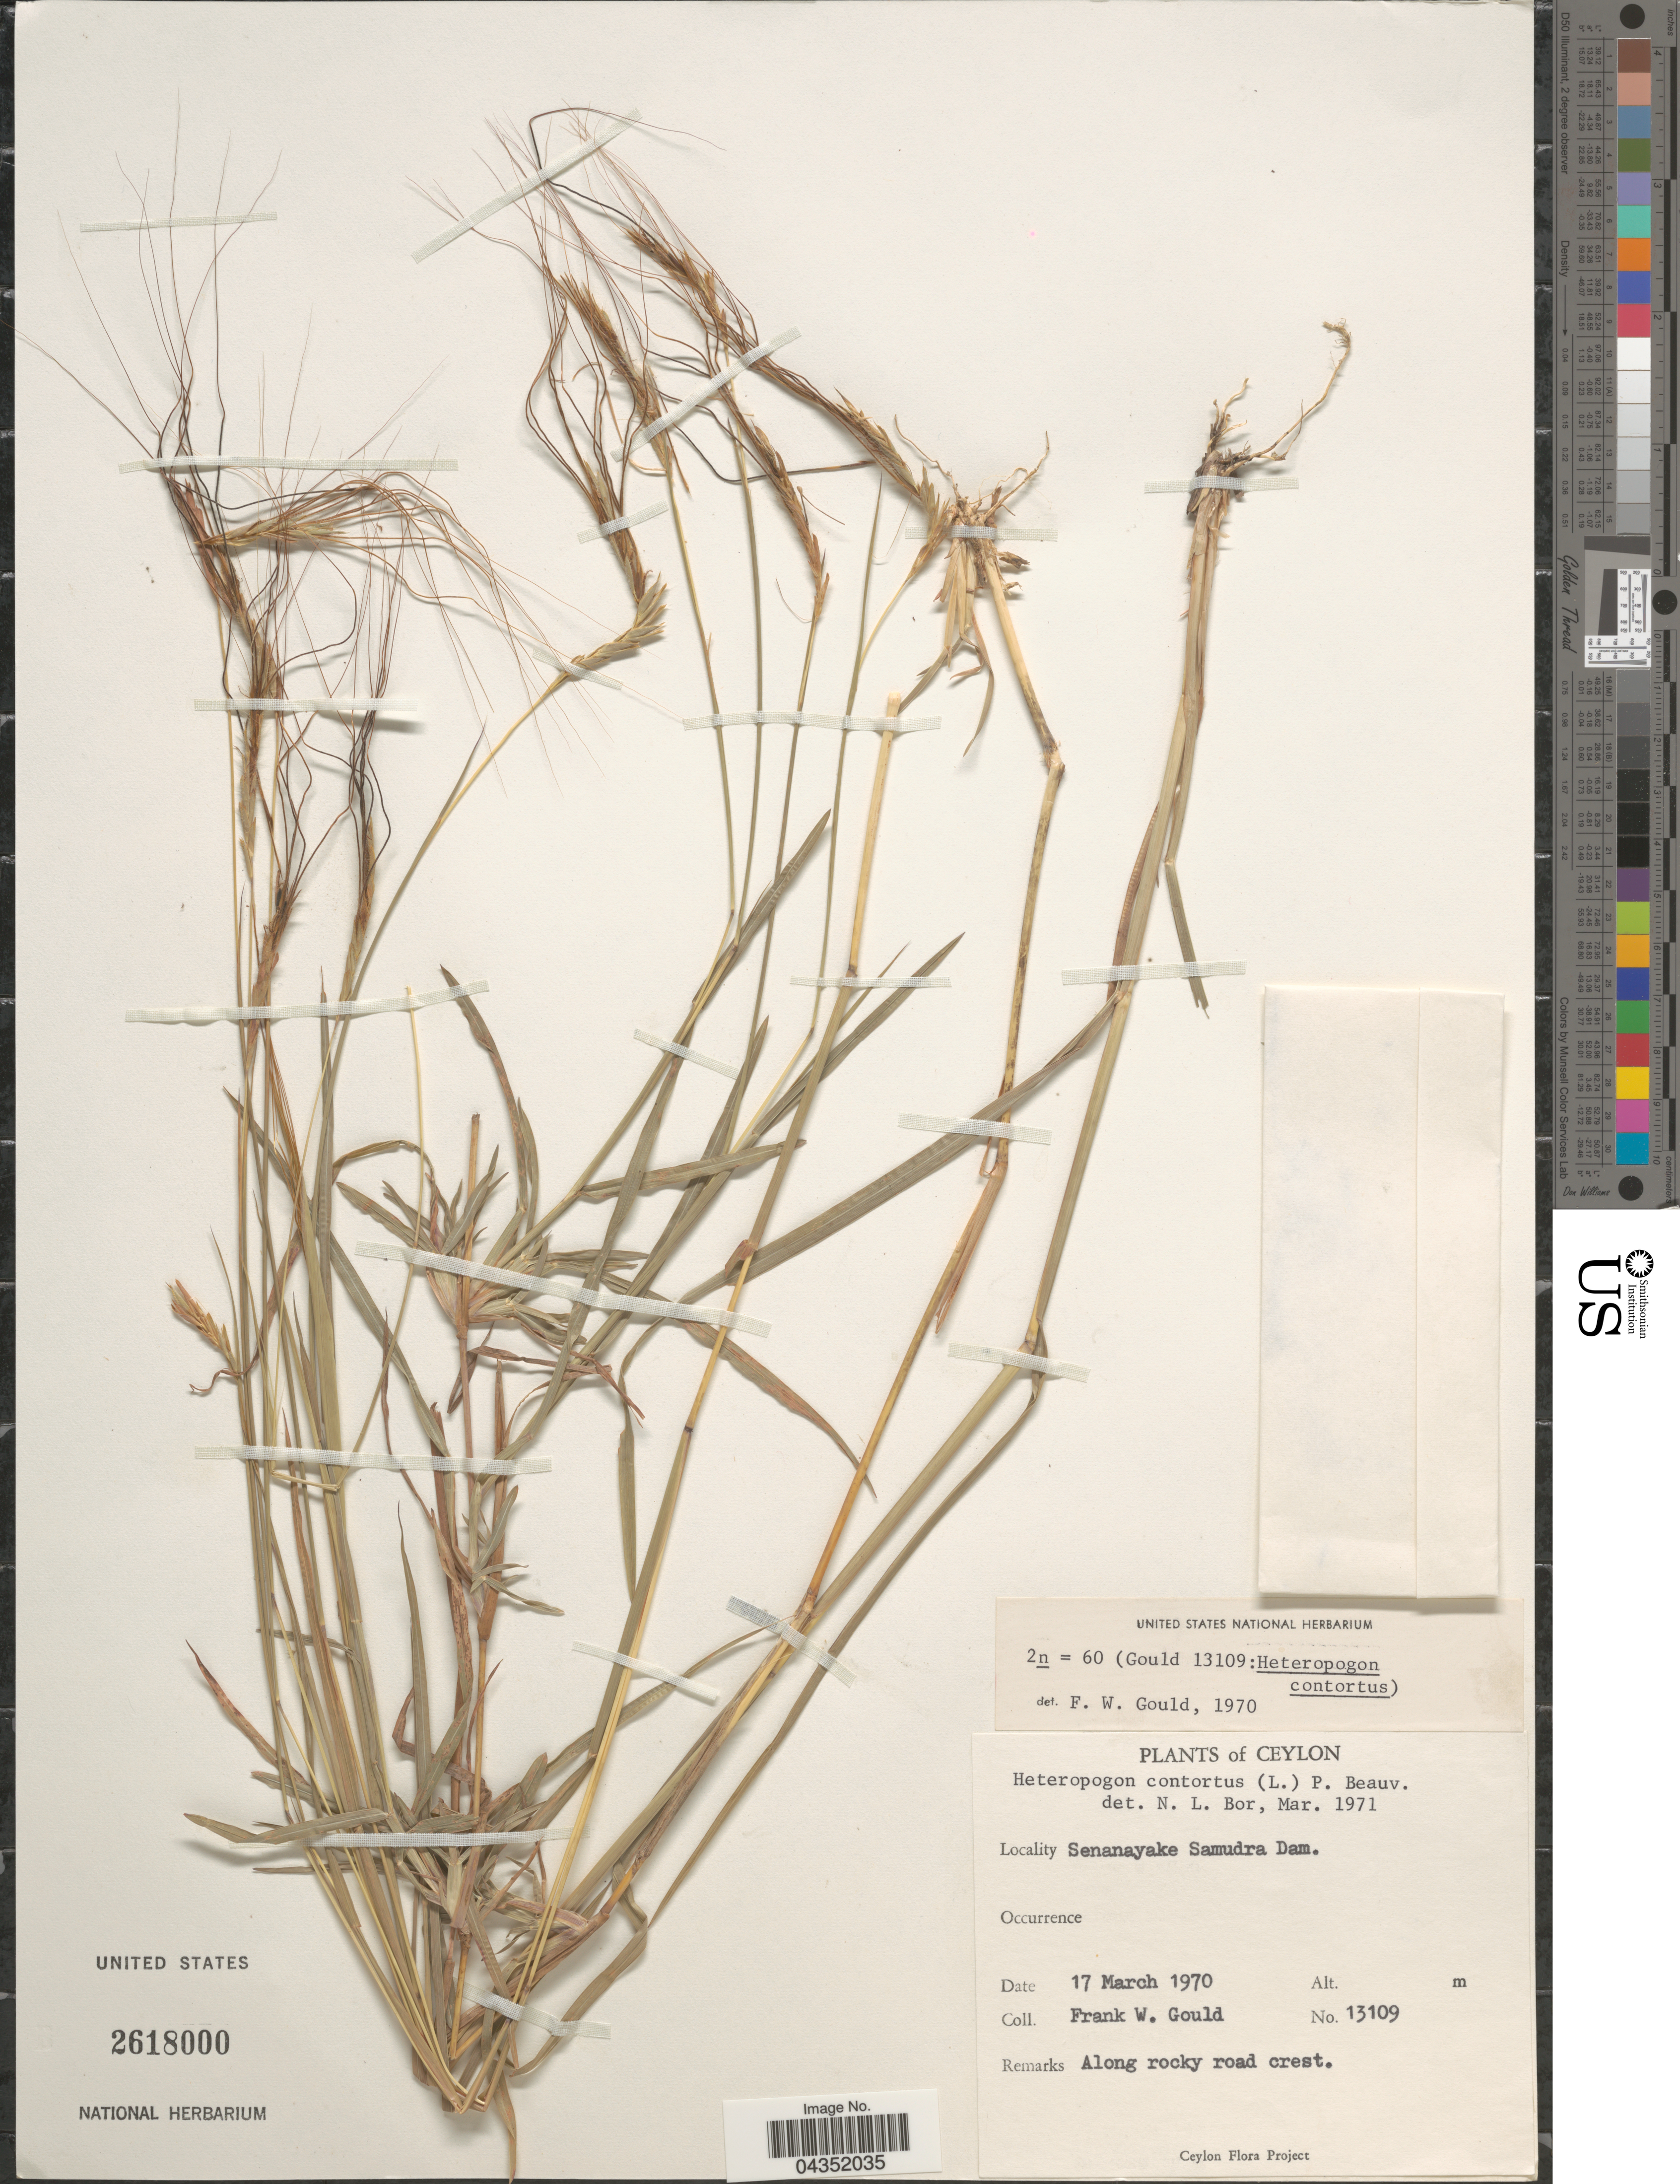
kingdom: Plantae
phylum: Tracheophyta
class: Liliopsida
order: Poales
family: Poaceae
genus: Heteropogon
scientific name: Heteropogon contortus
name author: (L.) P. Beauv. ex Roem. & Schult.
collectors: F. W. Gould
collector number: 13109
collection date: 1970-03-17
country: Sri Lanka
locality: Ceylon. Senanayake Samudra Dam.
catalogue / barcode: US 2618000